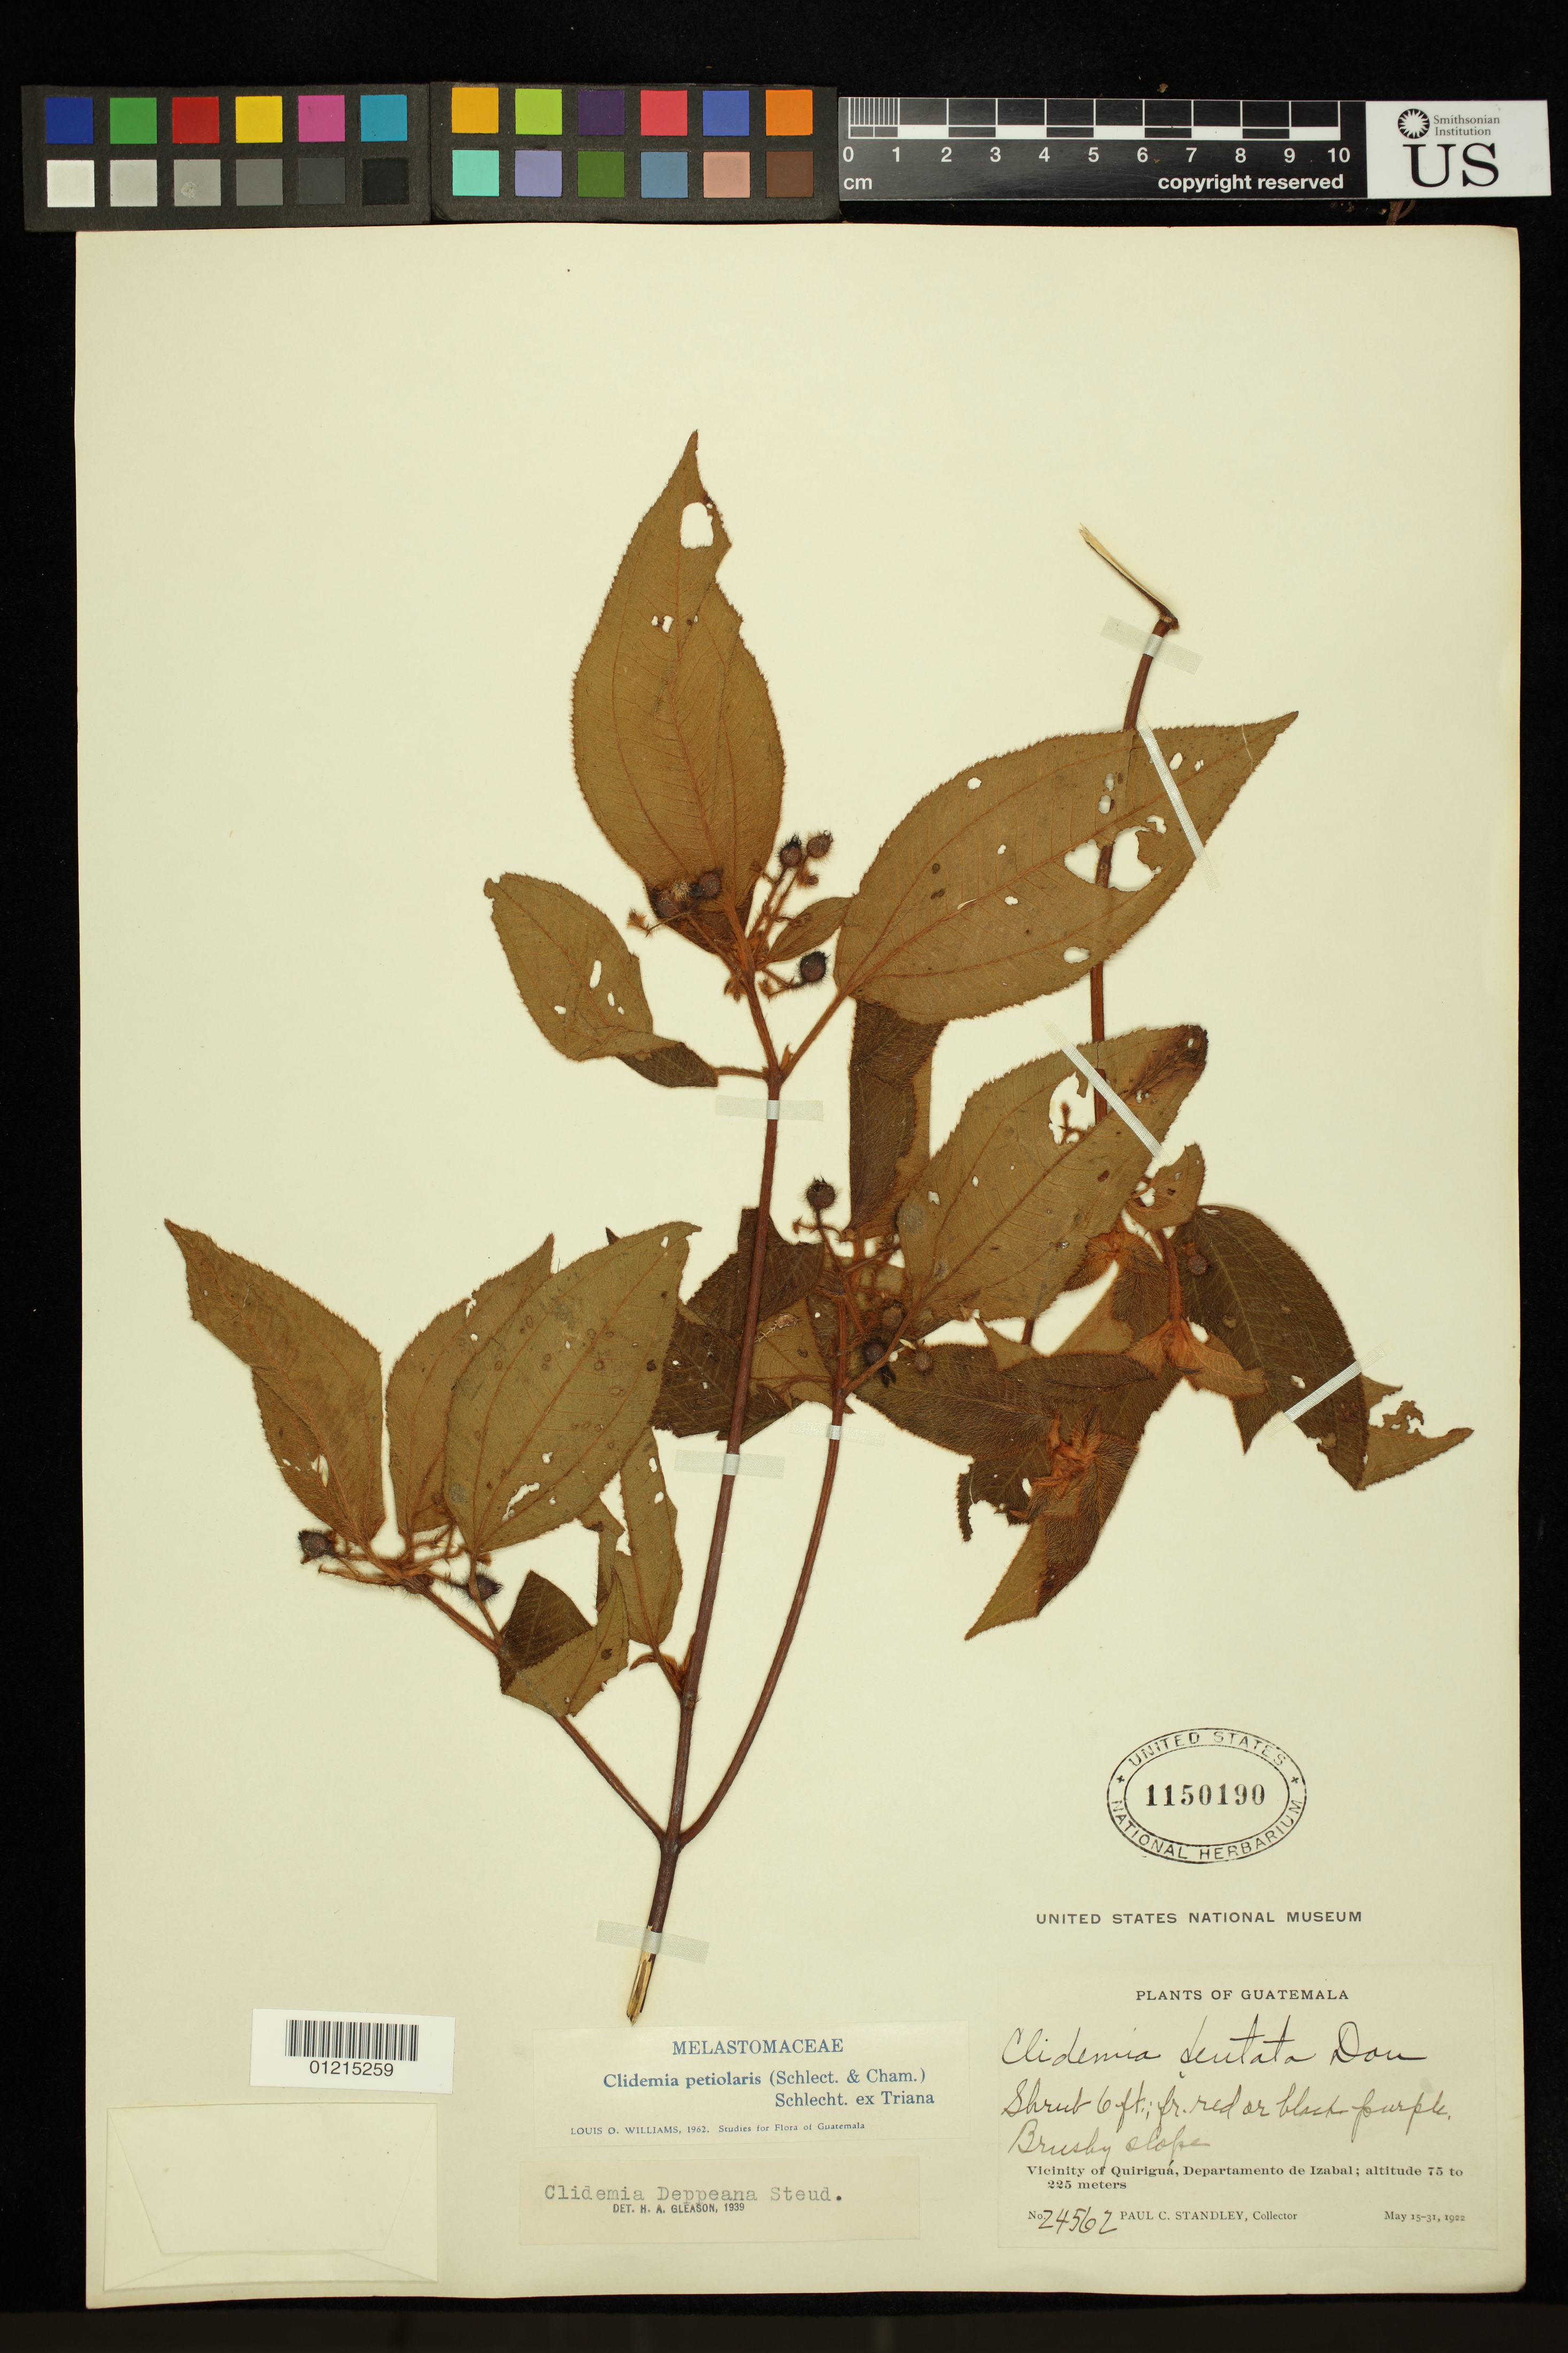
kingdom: Plantae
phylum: Tracheophyta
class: Magnoliopsida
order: Myrtales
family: Melastomataceae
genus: Clidemia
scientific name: Clidemia petiolaris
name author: (Schltdl. & Cham.) Schltdl. ex Triana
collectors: P. C. Standley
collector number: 24562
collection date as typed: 15 May 1922 to 31 Mar 1922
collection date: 1922-03-31/1922-05-15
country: Guatemala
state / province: Izabal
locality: Vicinity of Quiriguá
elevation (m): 75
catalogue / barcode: US 1150190